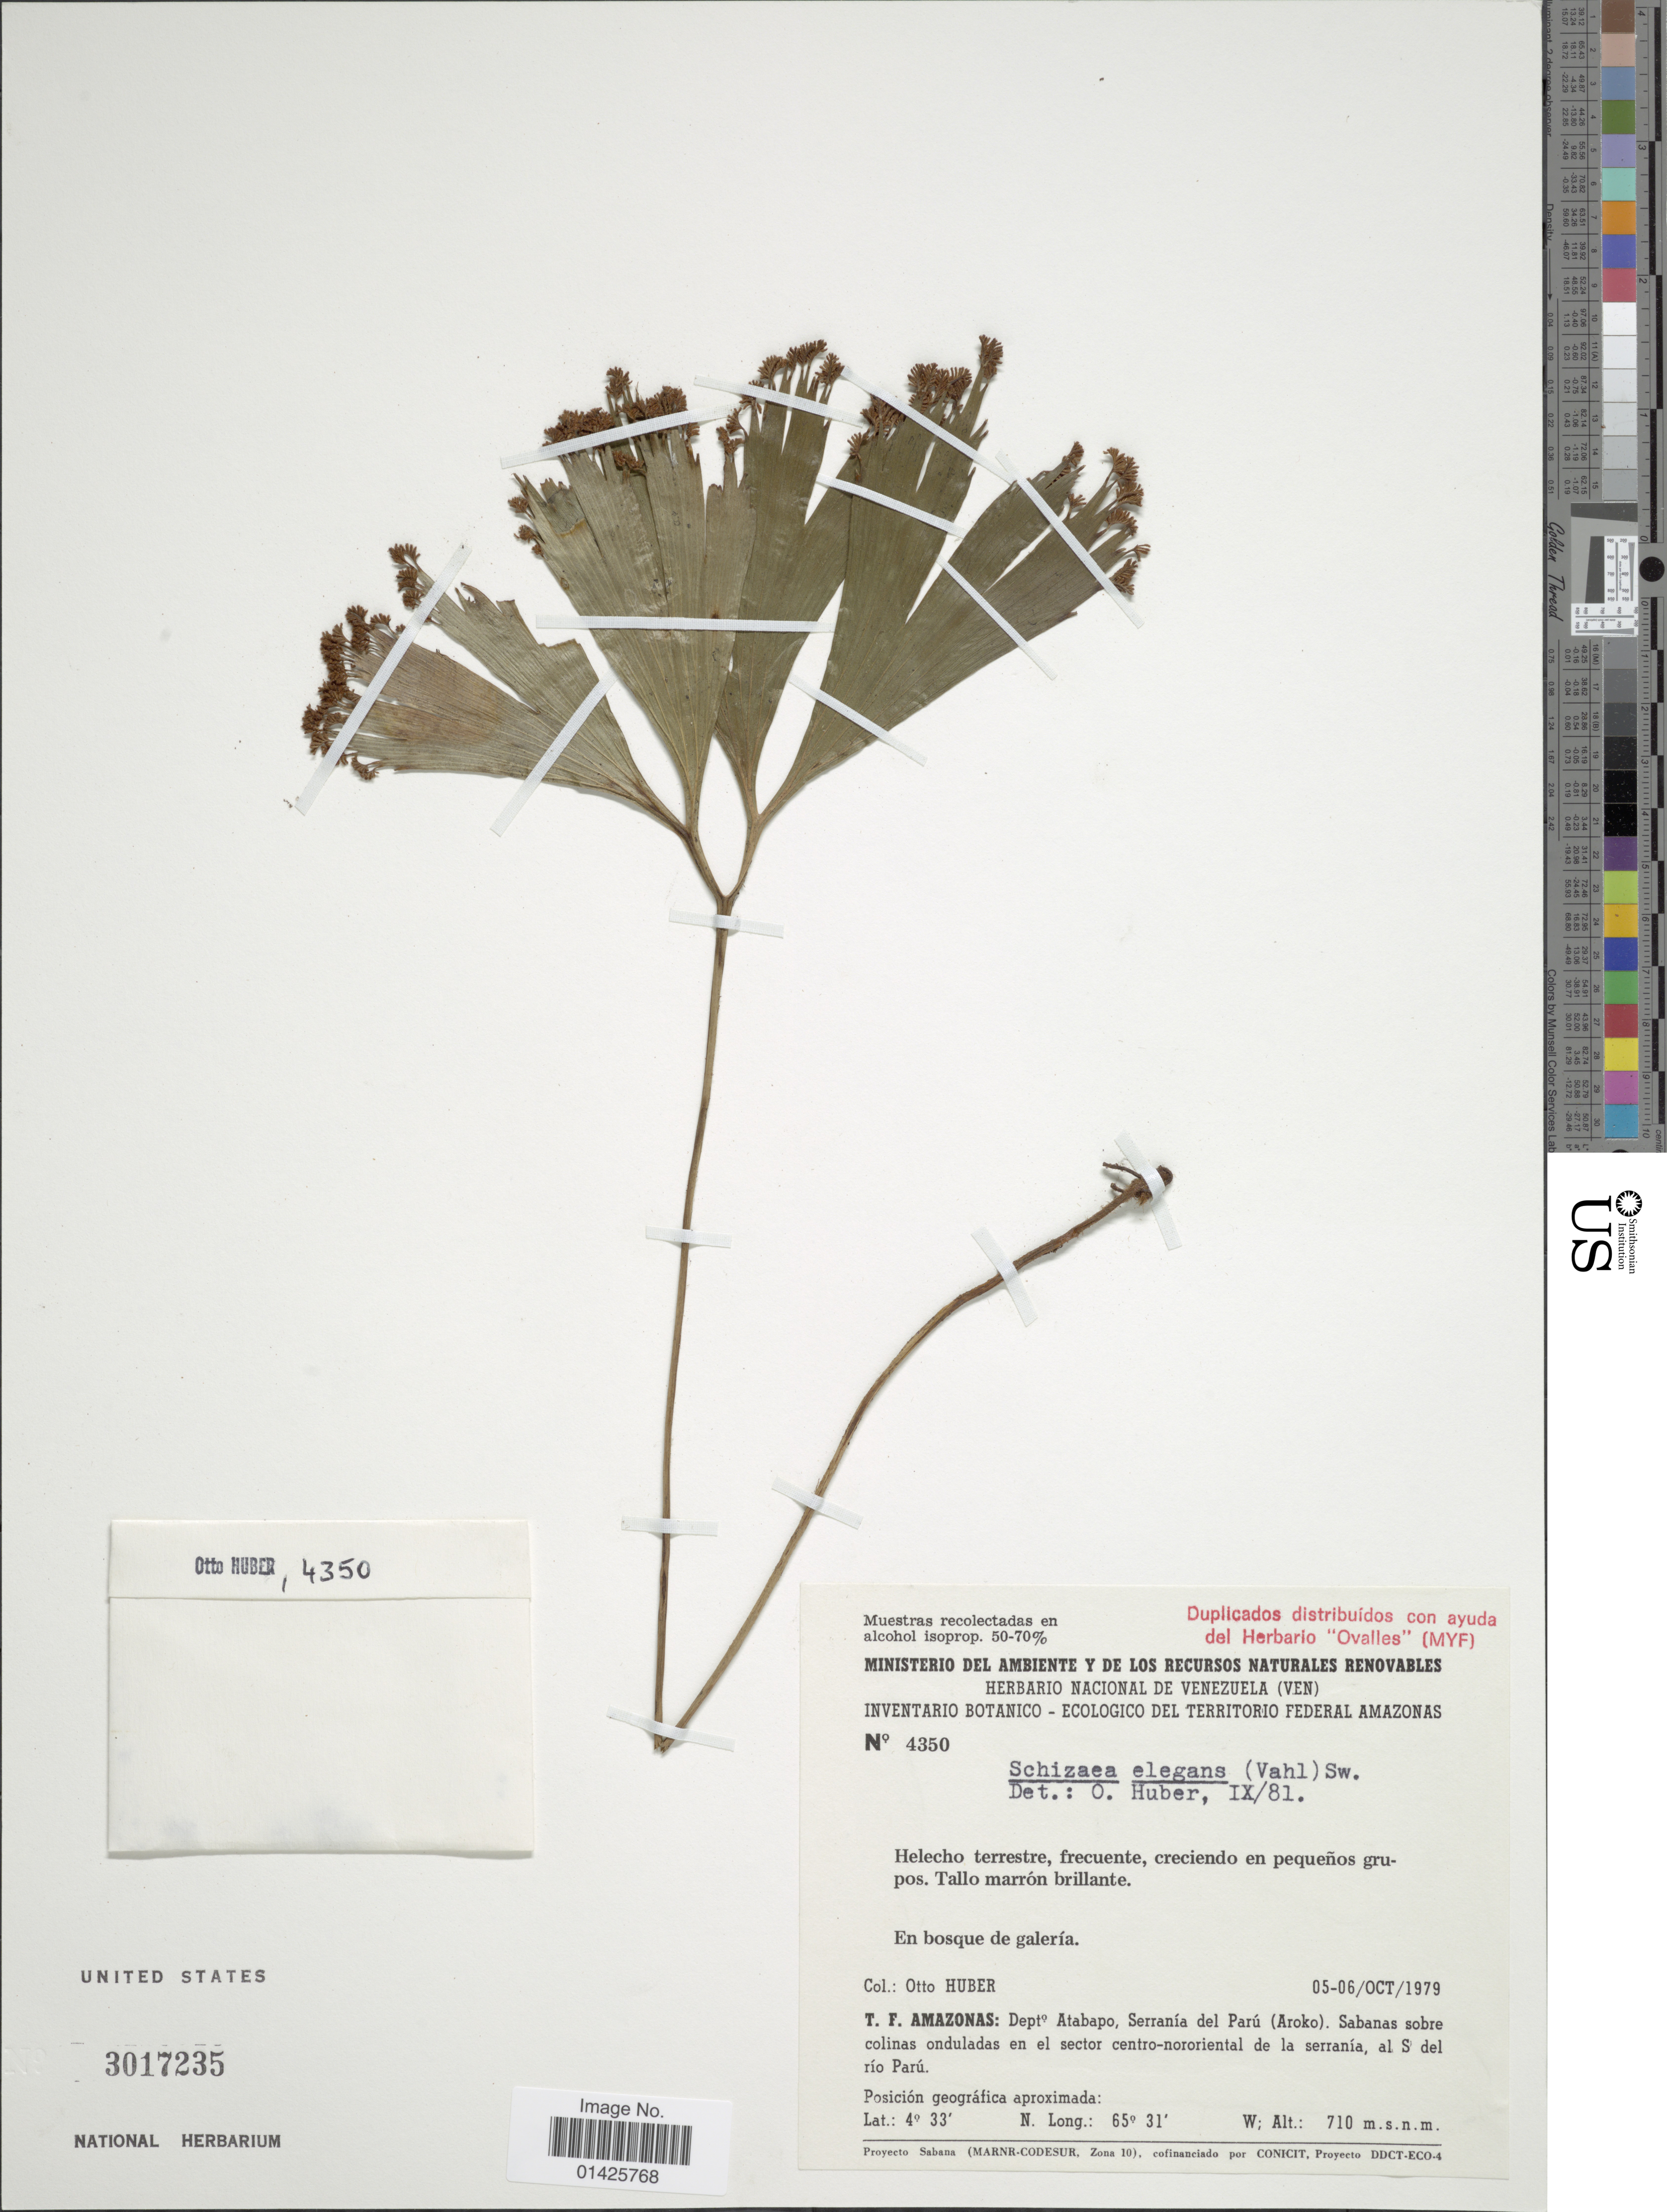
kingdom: Plantae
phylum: Tracheophyta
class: Polypodiopsida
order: Schizaeales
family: Schizaeaceae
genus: Schizaea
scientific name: Schizaea elegans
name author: (Vahl) Sw.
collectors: O. Huber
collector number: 4350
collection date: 1979-10-05/1979-10-06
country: Venezuela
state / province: Amazonas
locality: Dept. Atabapo, Serranía del Parú (Aroko), Sabanas sobre colinas onduladas en el sector centro- nororiental de la serranía, al S del río Parú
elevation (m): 710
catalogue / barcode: US 3017235